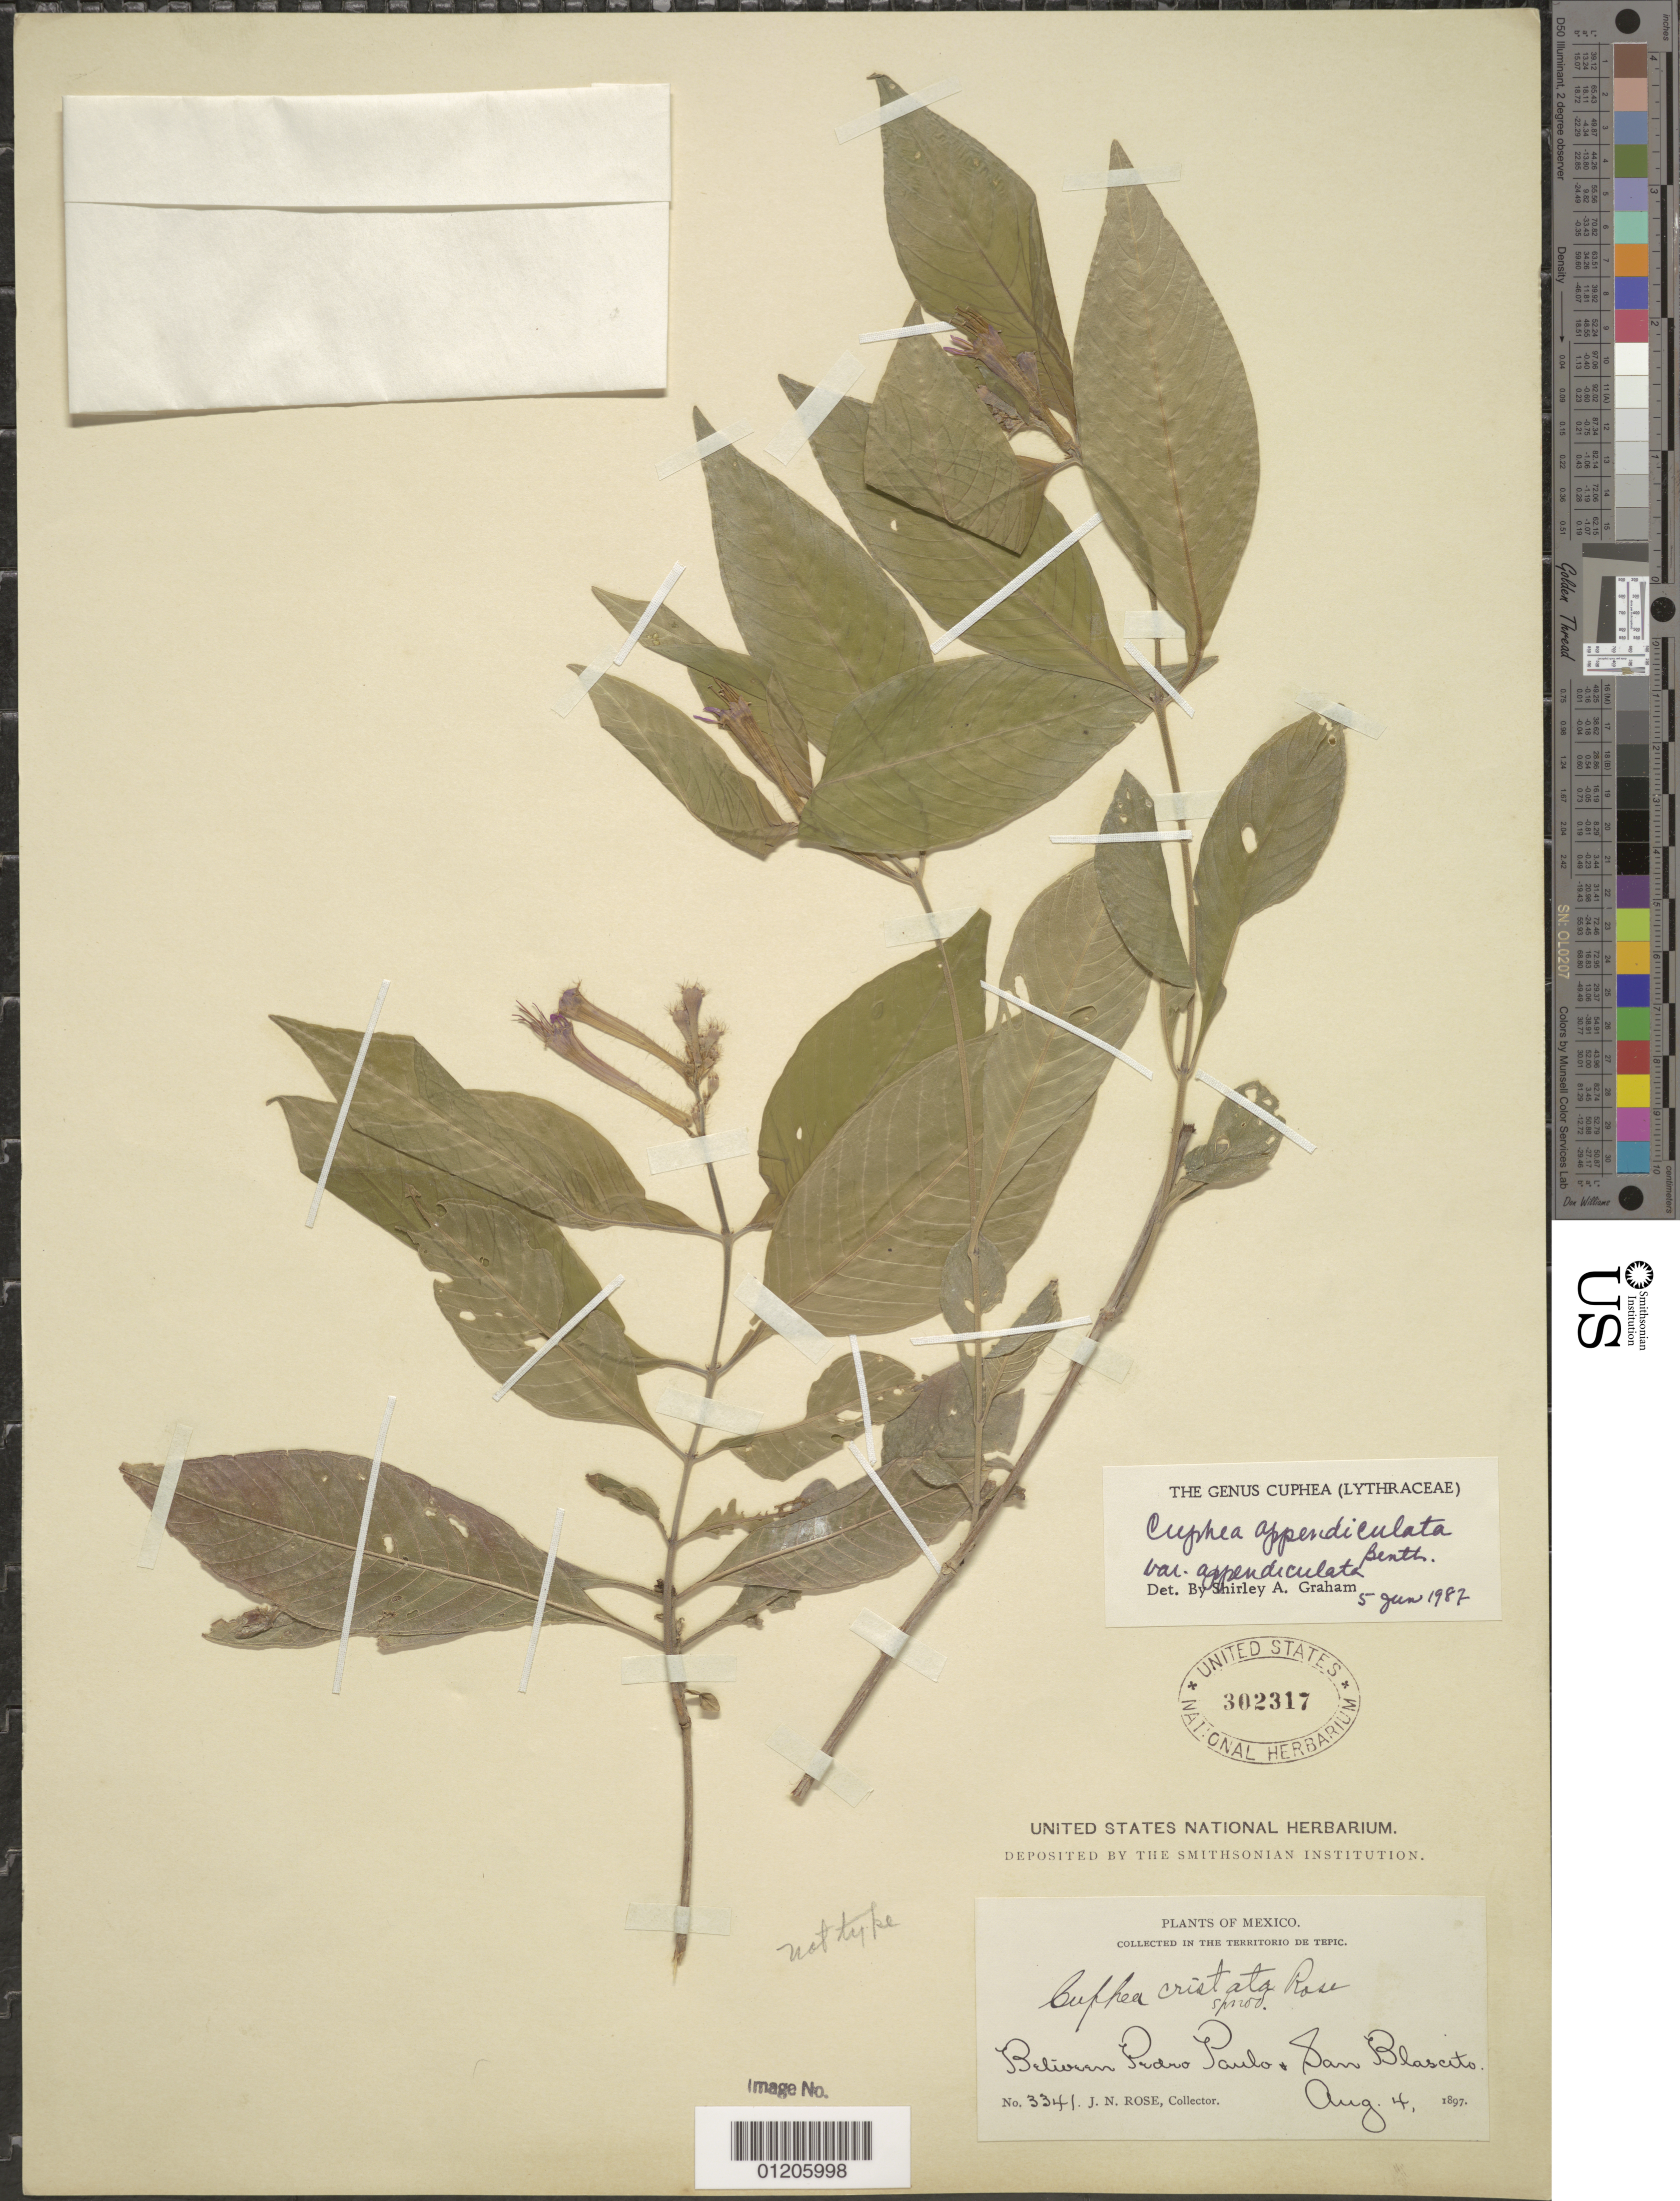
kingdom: Plantae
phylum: Tracheophyta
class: Magnoliopsida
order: Myrtales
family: Lythraceae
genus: Cuphea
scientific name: Cuphea appendiculata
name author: Benth.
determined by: Graham, Shirley Ann Tousch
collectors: J. N. Rose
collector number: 3341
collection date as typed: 04 Aug 1897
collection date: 1897-08-04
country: Mexico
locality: Between Pedro Paulo & San Blascito (in the territorio de Tepic)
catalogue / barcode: US 302317